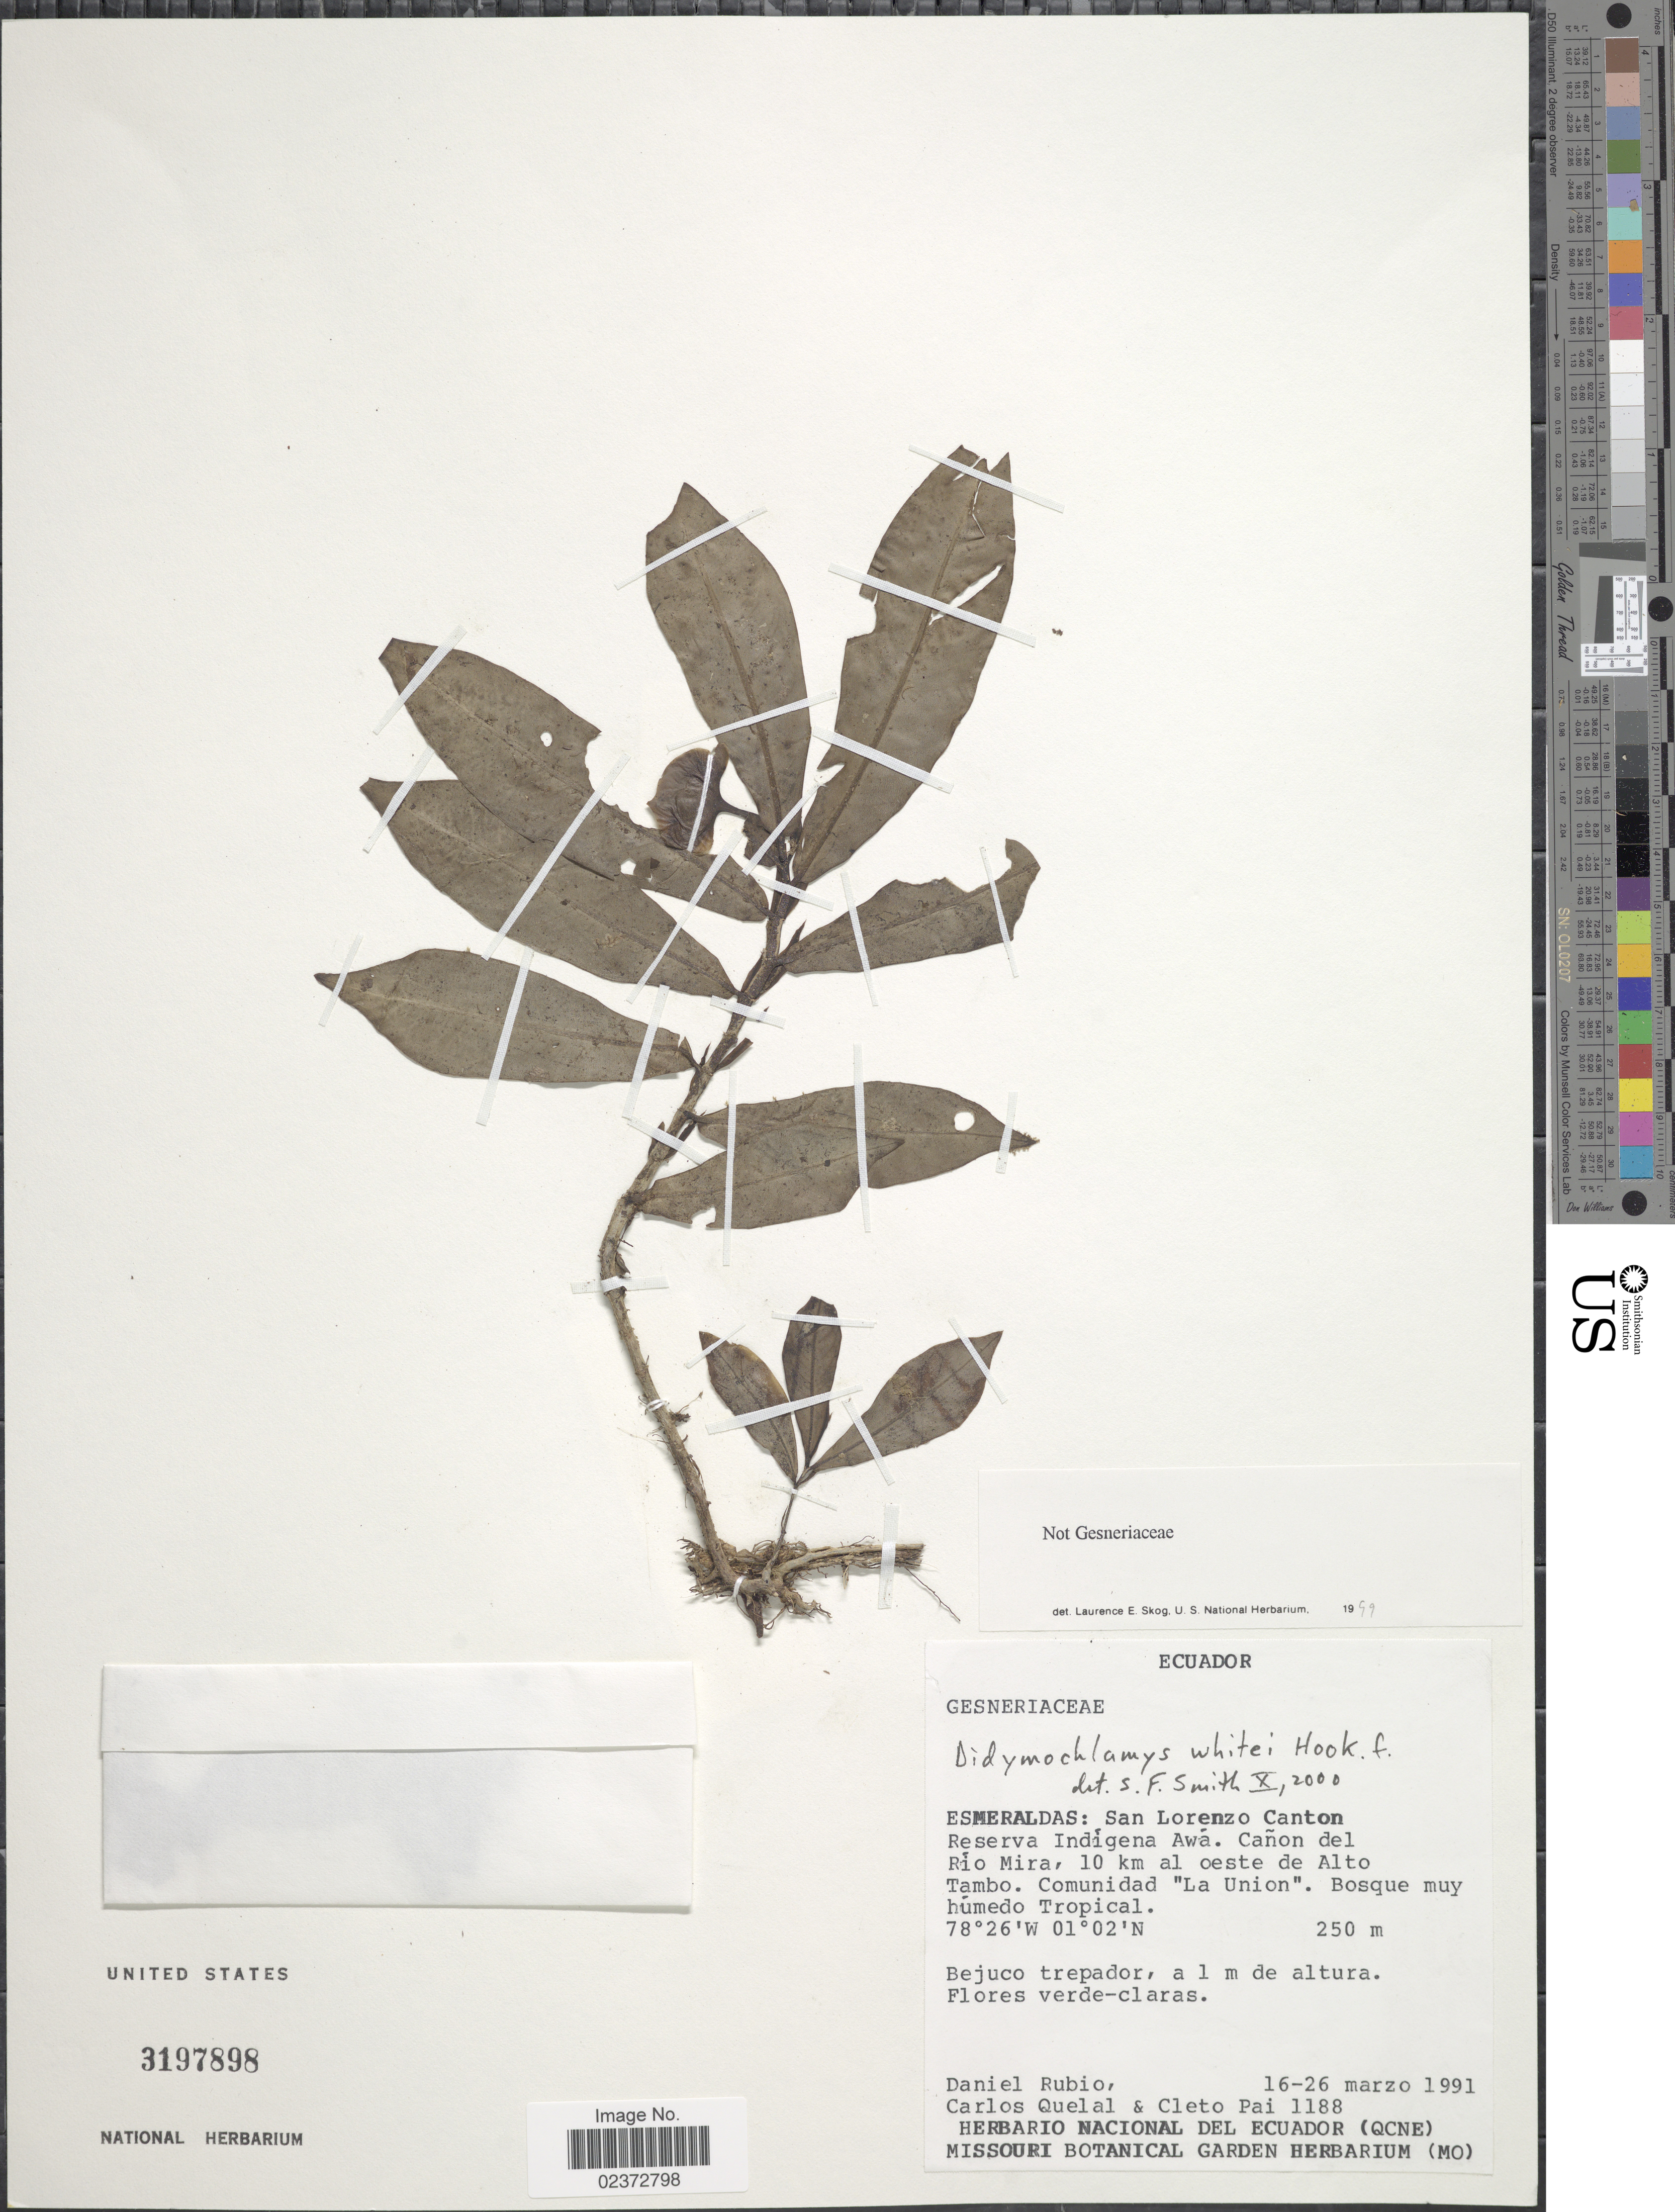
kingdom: Plantae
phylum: Tracheophyta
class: Magnoliopsida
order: Gentianales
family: Rubiaceae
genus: Didymochlamys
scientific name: Didymochlamys whitei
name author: Hook. f.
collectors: D. Rubio, C. Quelal & C. Pai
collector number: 1188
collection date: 1991-03-16/1991-03-26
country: Ecuador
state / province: Esmeraldas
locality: San Lorenzo Canton, Reserva Indígena Awá. Cañon del Rio Mira, 10 km al oeste de Alto Tambo. Comunidad 'La Union'. Bosque muy húmedo Tropical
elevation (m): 250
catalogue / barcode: US 3197898